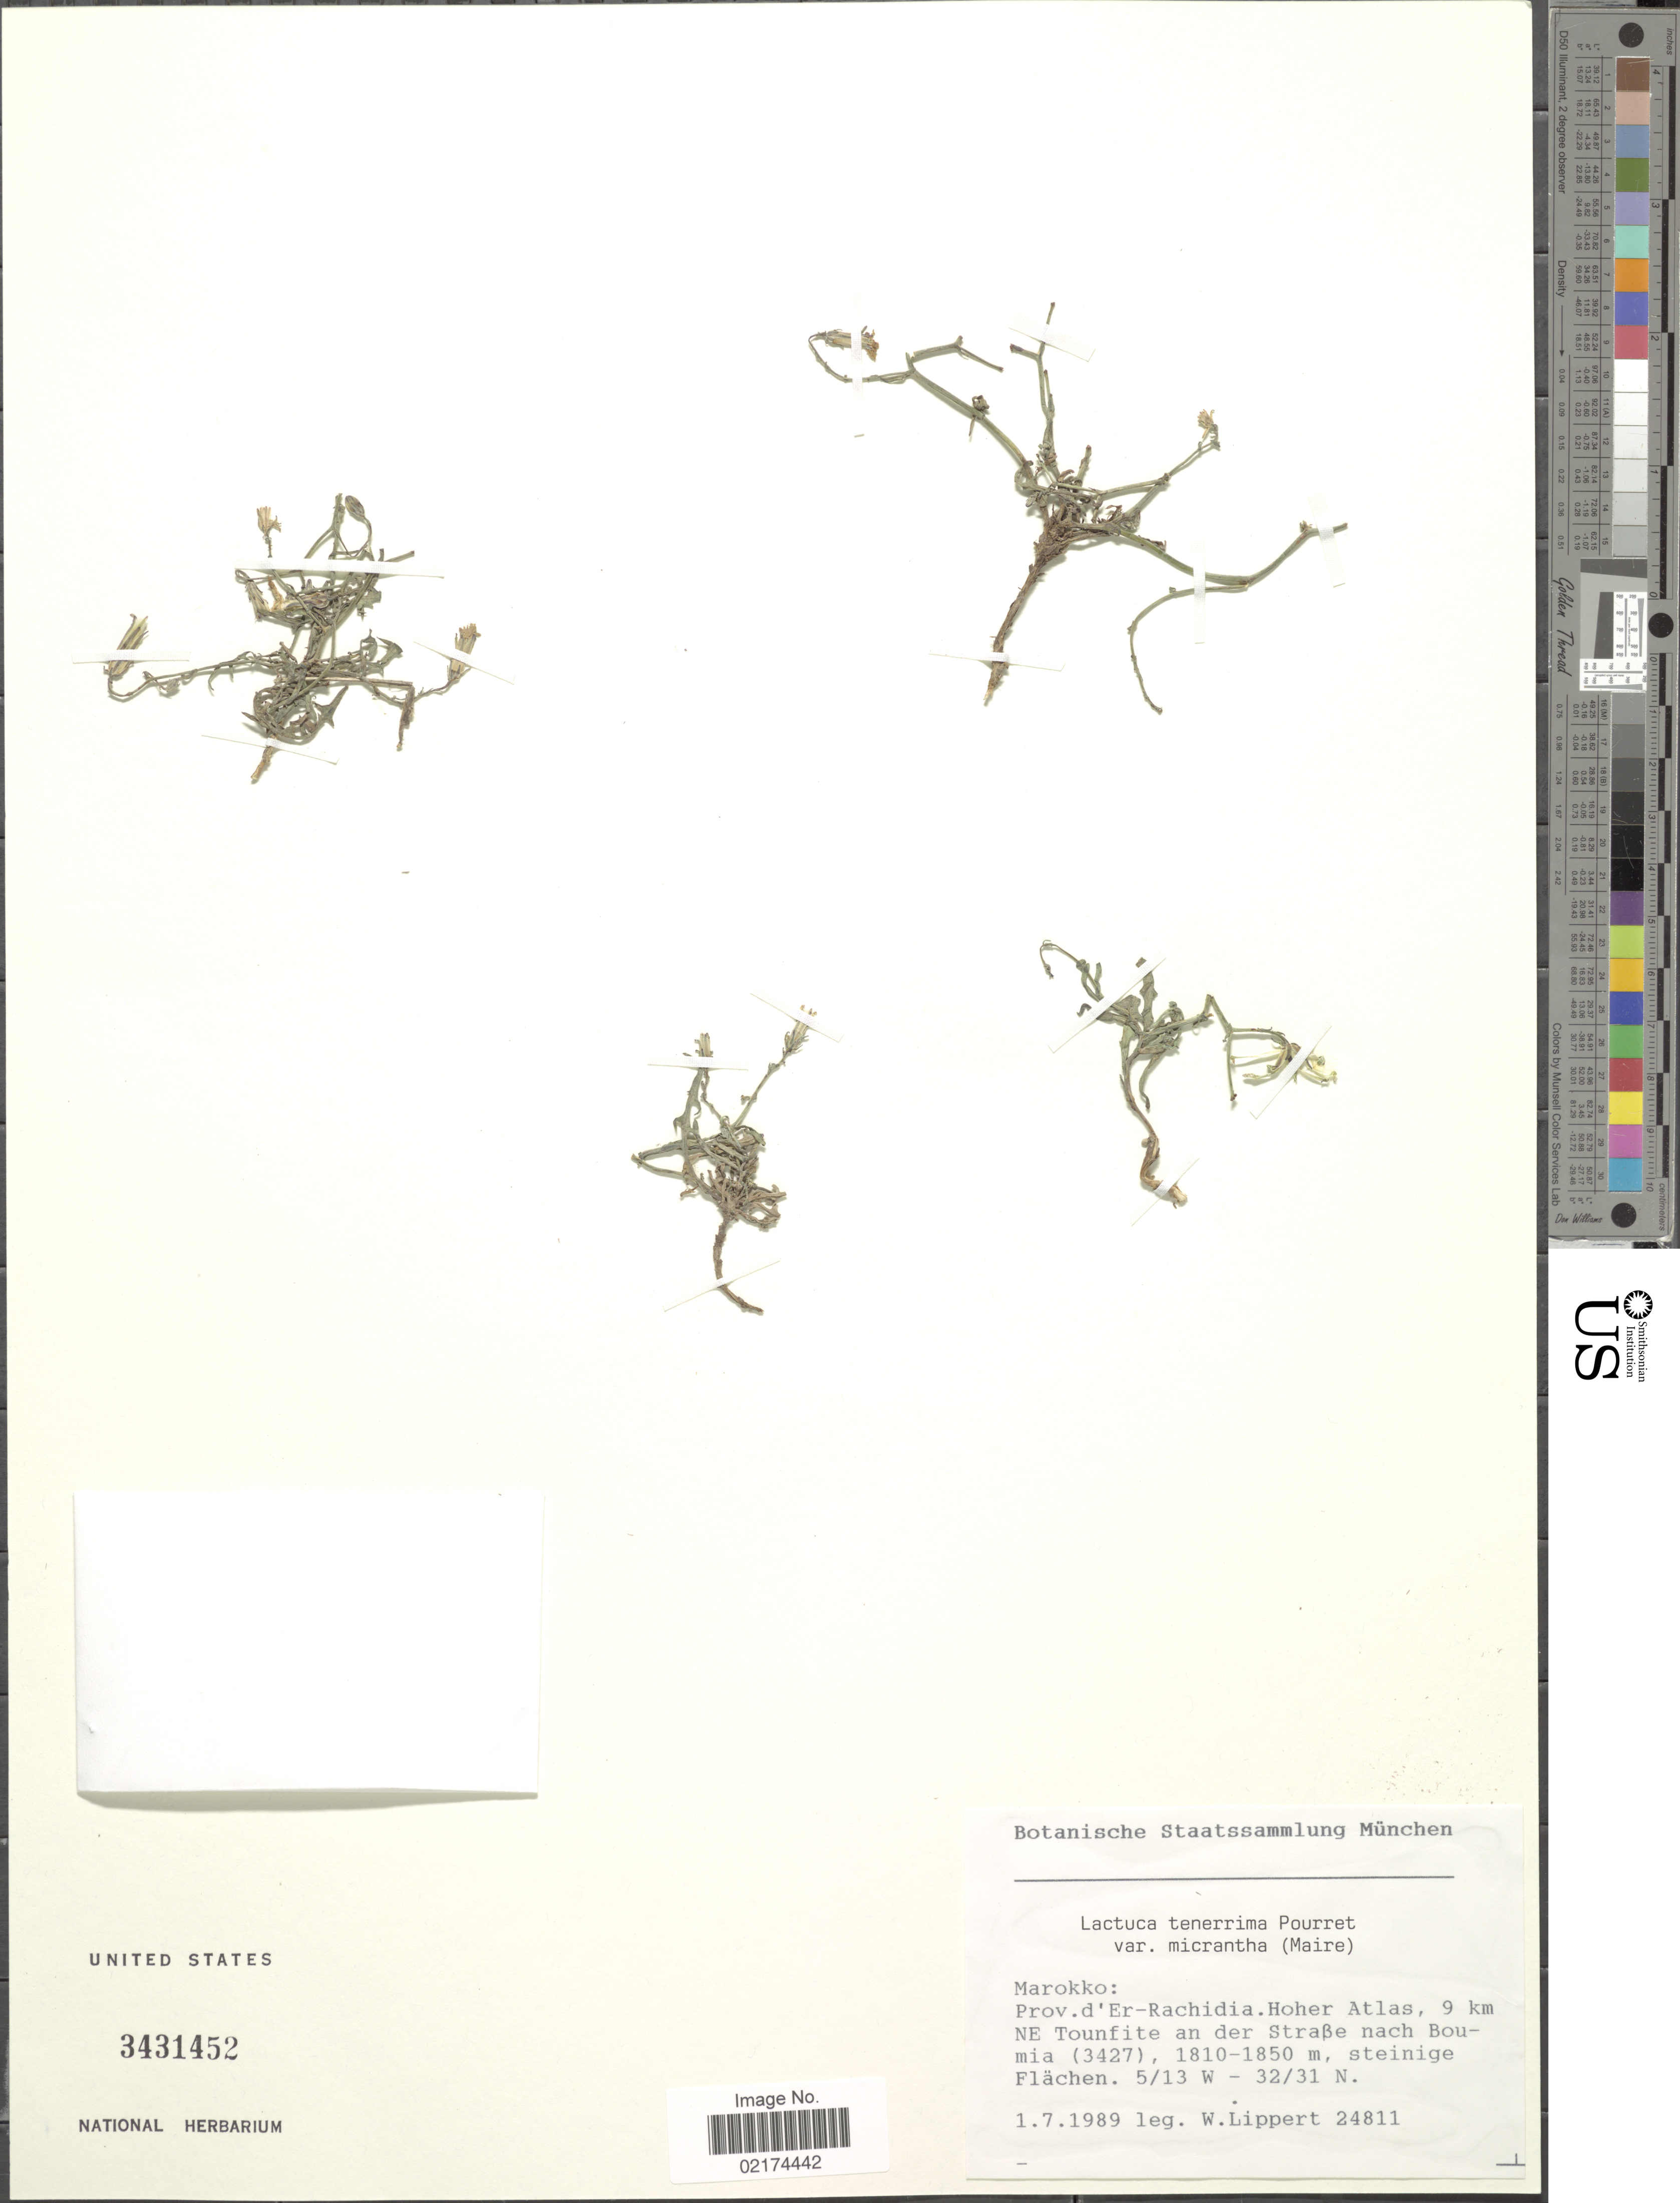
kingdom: Plantae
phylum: Tracheophyta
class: Magnoliopsida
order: Asterales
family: Asteraceae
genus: Lactuca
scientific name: Lactuca tenerrima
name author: Pourr.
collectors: W. Lippert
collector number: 24811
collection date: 1989-07-01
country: Morocco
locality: Prov. d' Er-Rachidia. Hoher Atlas, 9 km NE Tounfite an der Strabe nach Boumia (3427), steinige Flachen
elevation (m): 1810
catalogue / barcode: US 3431452